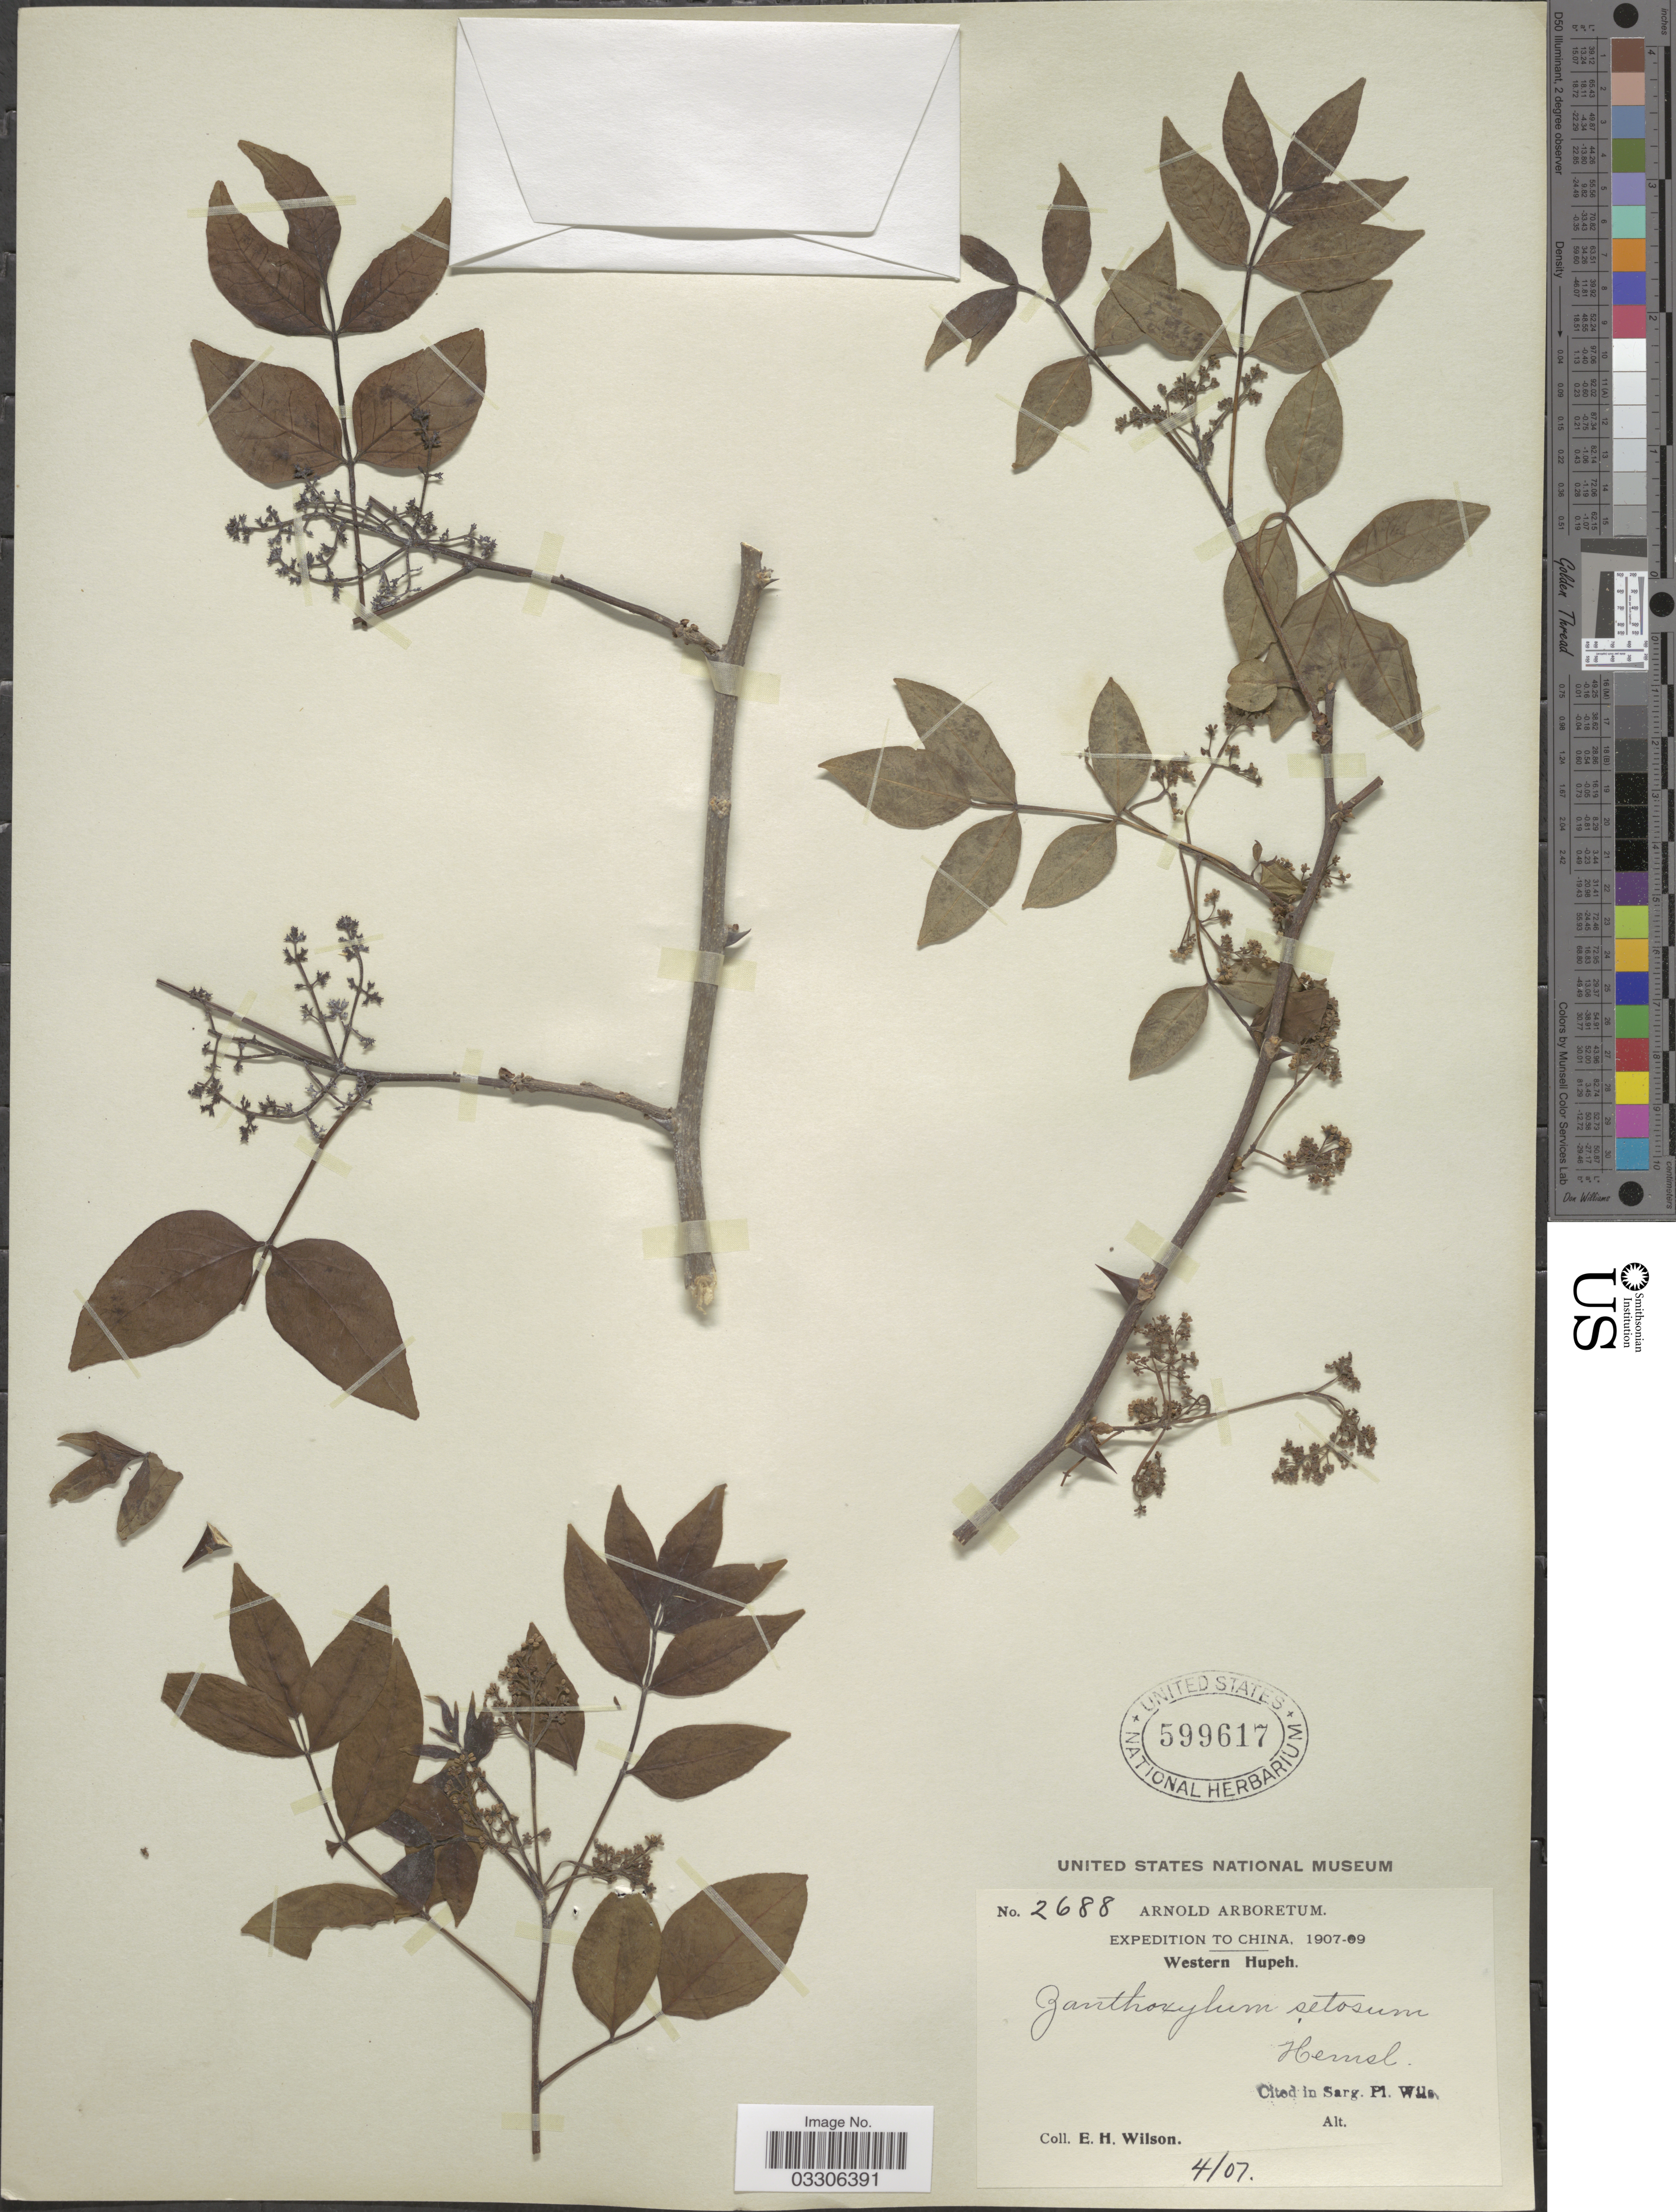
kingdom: Plantae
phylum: Tracheophyta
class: Magnoliopsida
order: Sapindales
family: Rutaceae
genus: Zanthoxylum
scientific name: Zanthoxylum setosum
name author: Hemsl.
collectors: E. Wilson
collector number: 2688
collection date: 1907-04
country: China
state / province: Hubei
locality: Western Hupeh.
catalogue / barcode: US 599617